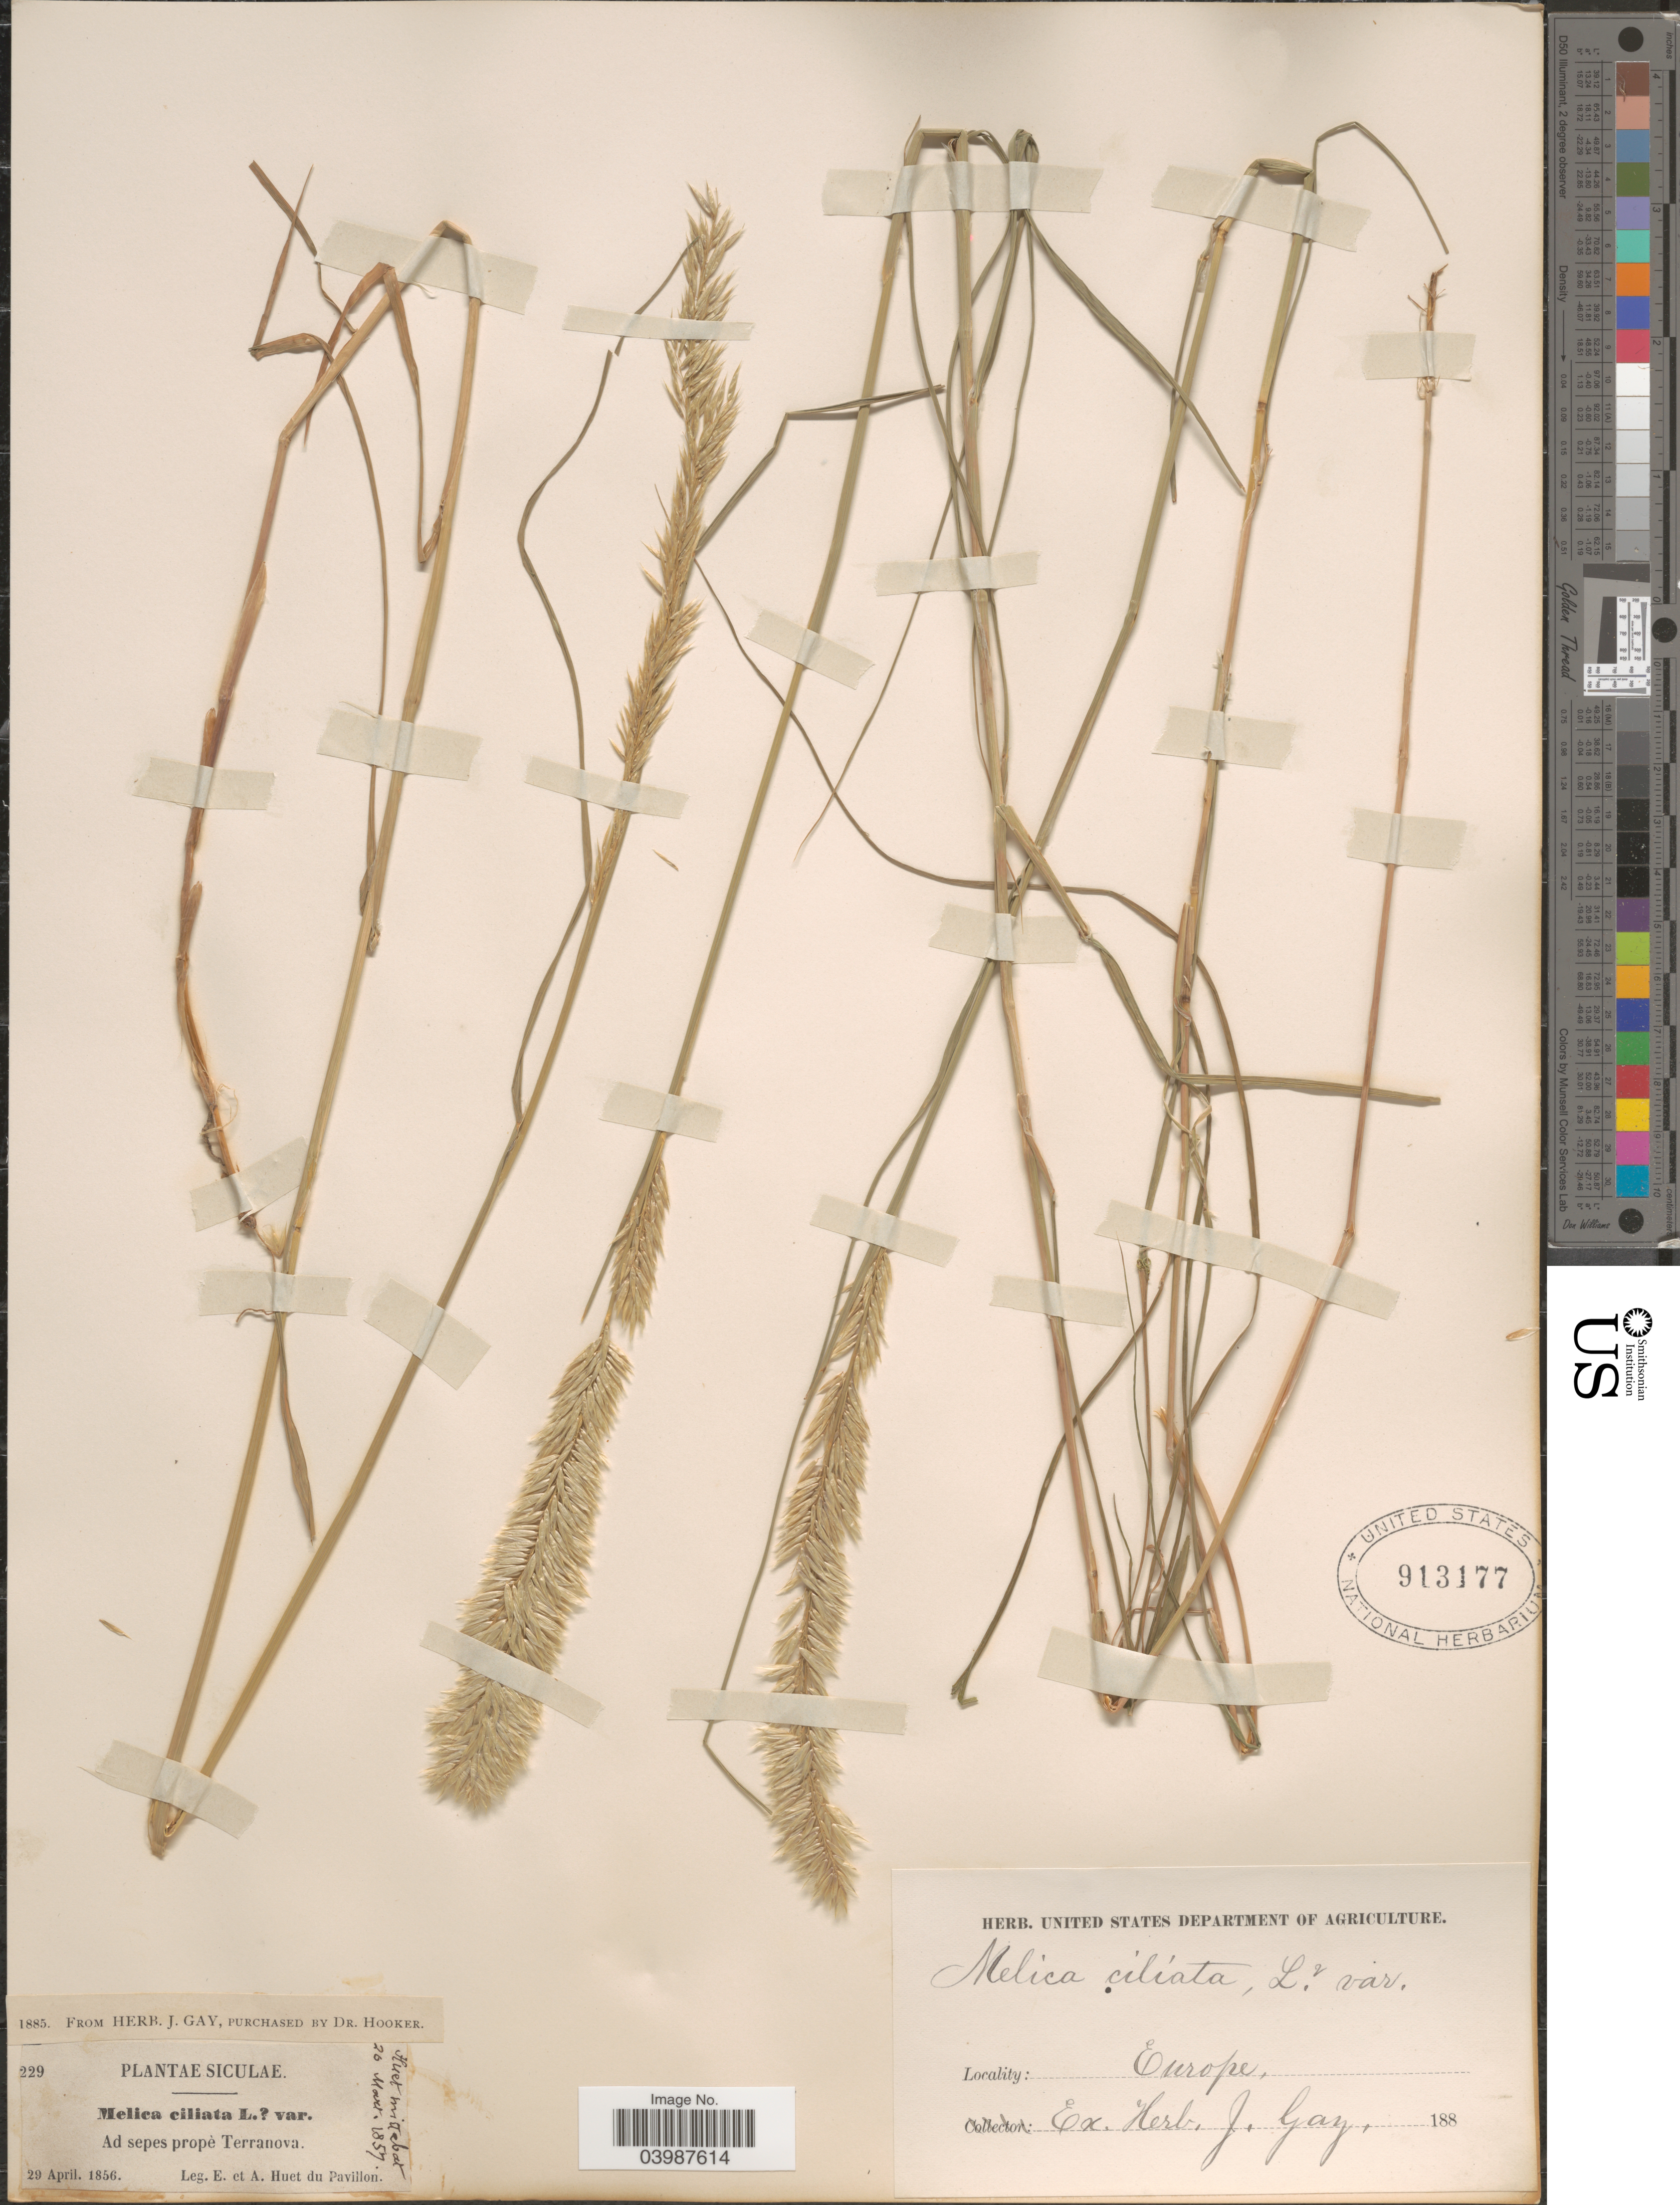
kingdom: Plantae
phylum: Tracheophyta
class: Liliopsida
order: Poales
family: Poaceae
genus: Melica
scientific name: Melica ciliata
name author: L.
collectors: E. Huet du Pavillon & A. Huet du Pavillon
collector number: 229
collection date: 1856-04-29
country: Italy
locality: Siculae. Ad sepes propè Terranova. Europe.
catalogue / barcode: US 913177